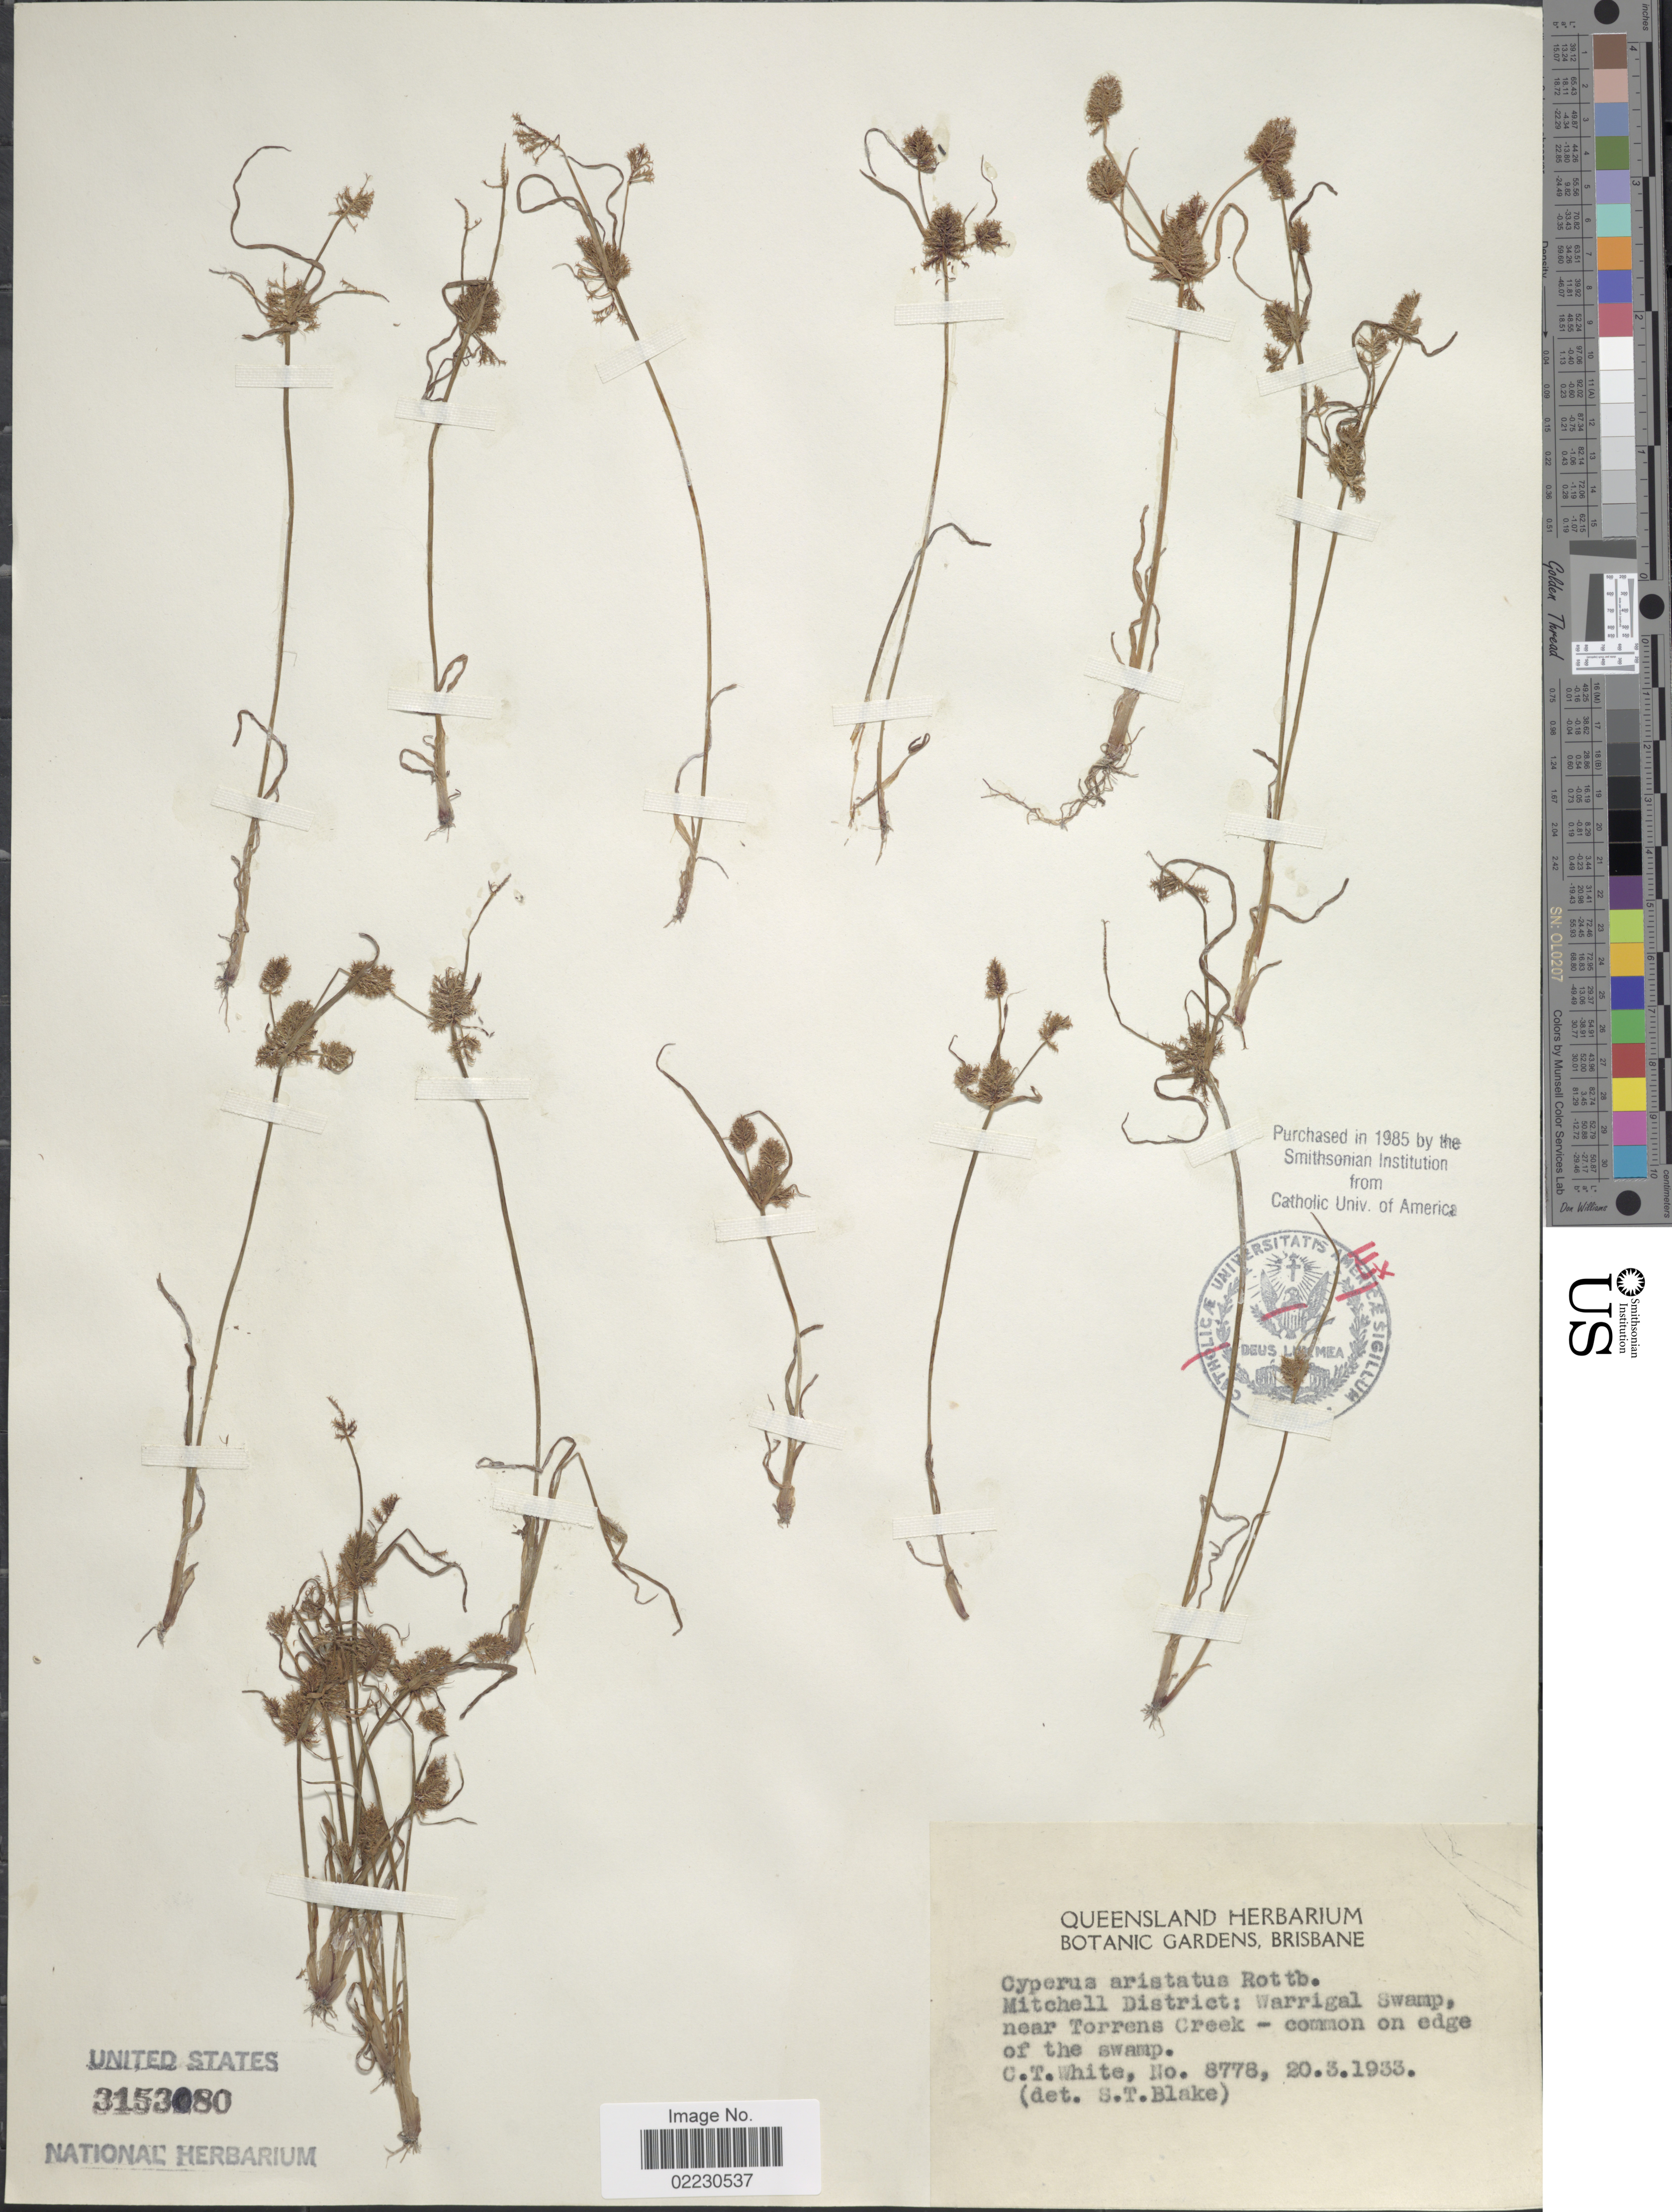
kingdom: Plantae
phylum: Tracheophyta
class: Liliopsida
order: Poales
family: Cyperaceae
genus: Cyperus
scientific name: Cyperus squarrosus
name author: L.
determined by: Strong, Mark T., (BOT), Smithsonian Institution - National Museum of Natural History (UNITED STATES)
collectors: C. T. White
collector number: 8778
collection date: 1933-03-20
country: Australia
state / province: Queensland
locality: Mitchell District: Warrigal Swamp, near Torrens Creek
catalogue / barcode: US 3153080